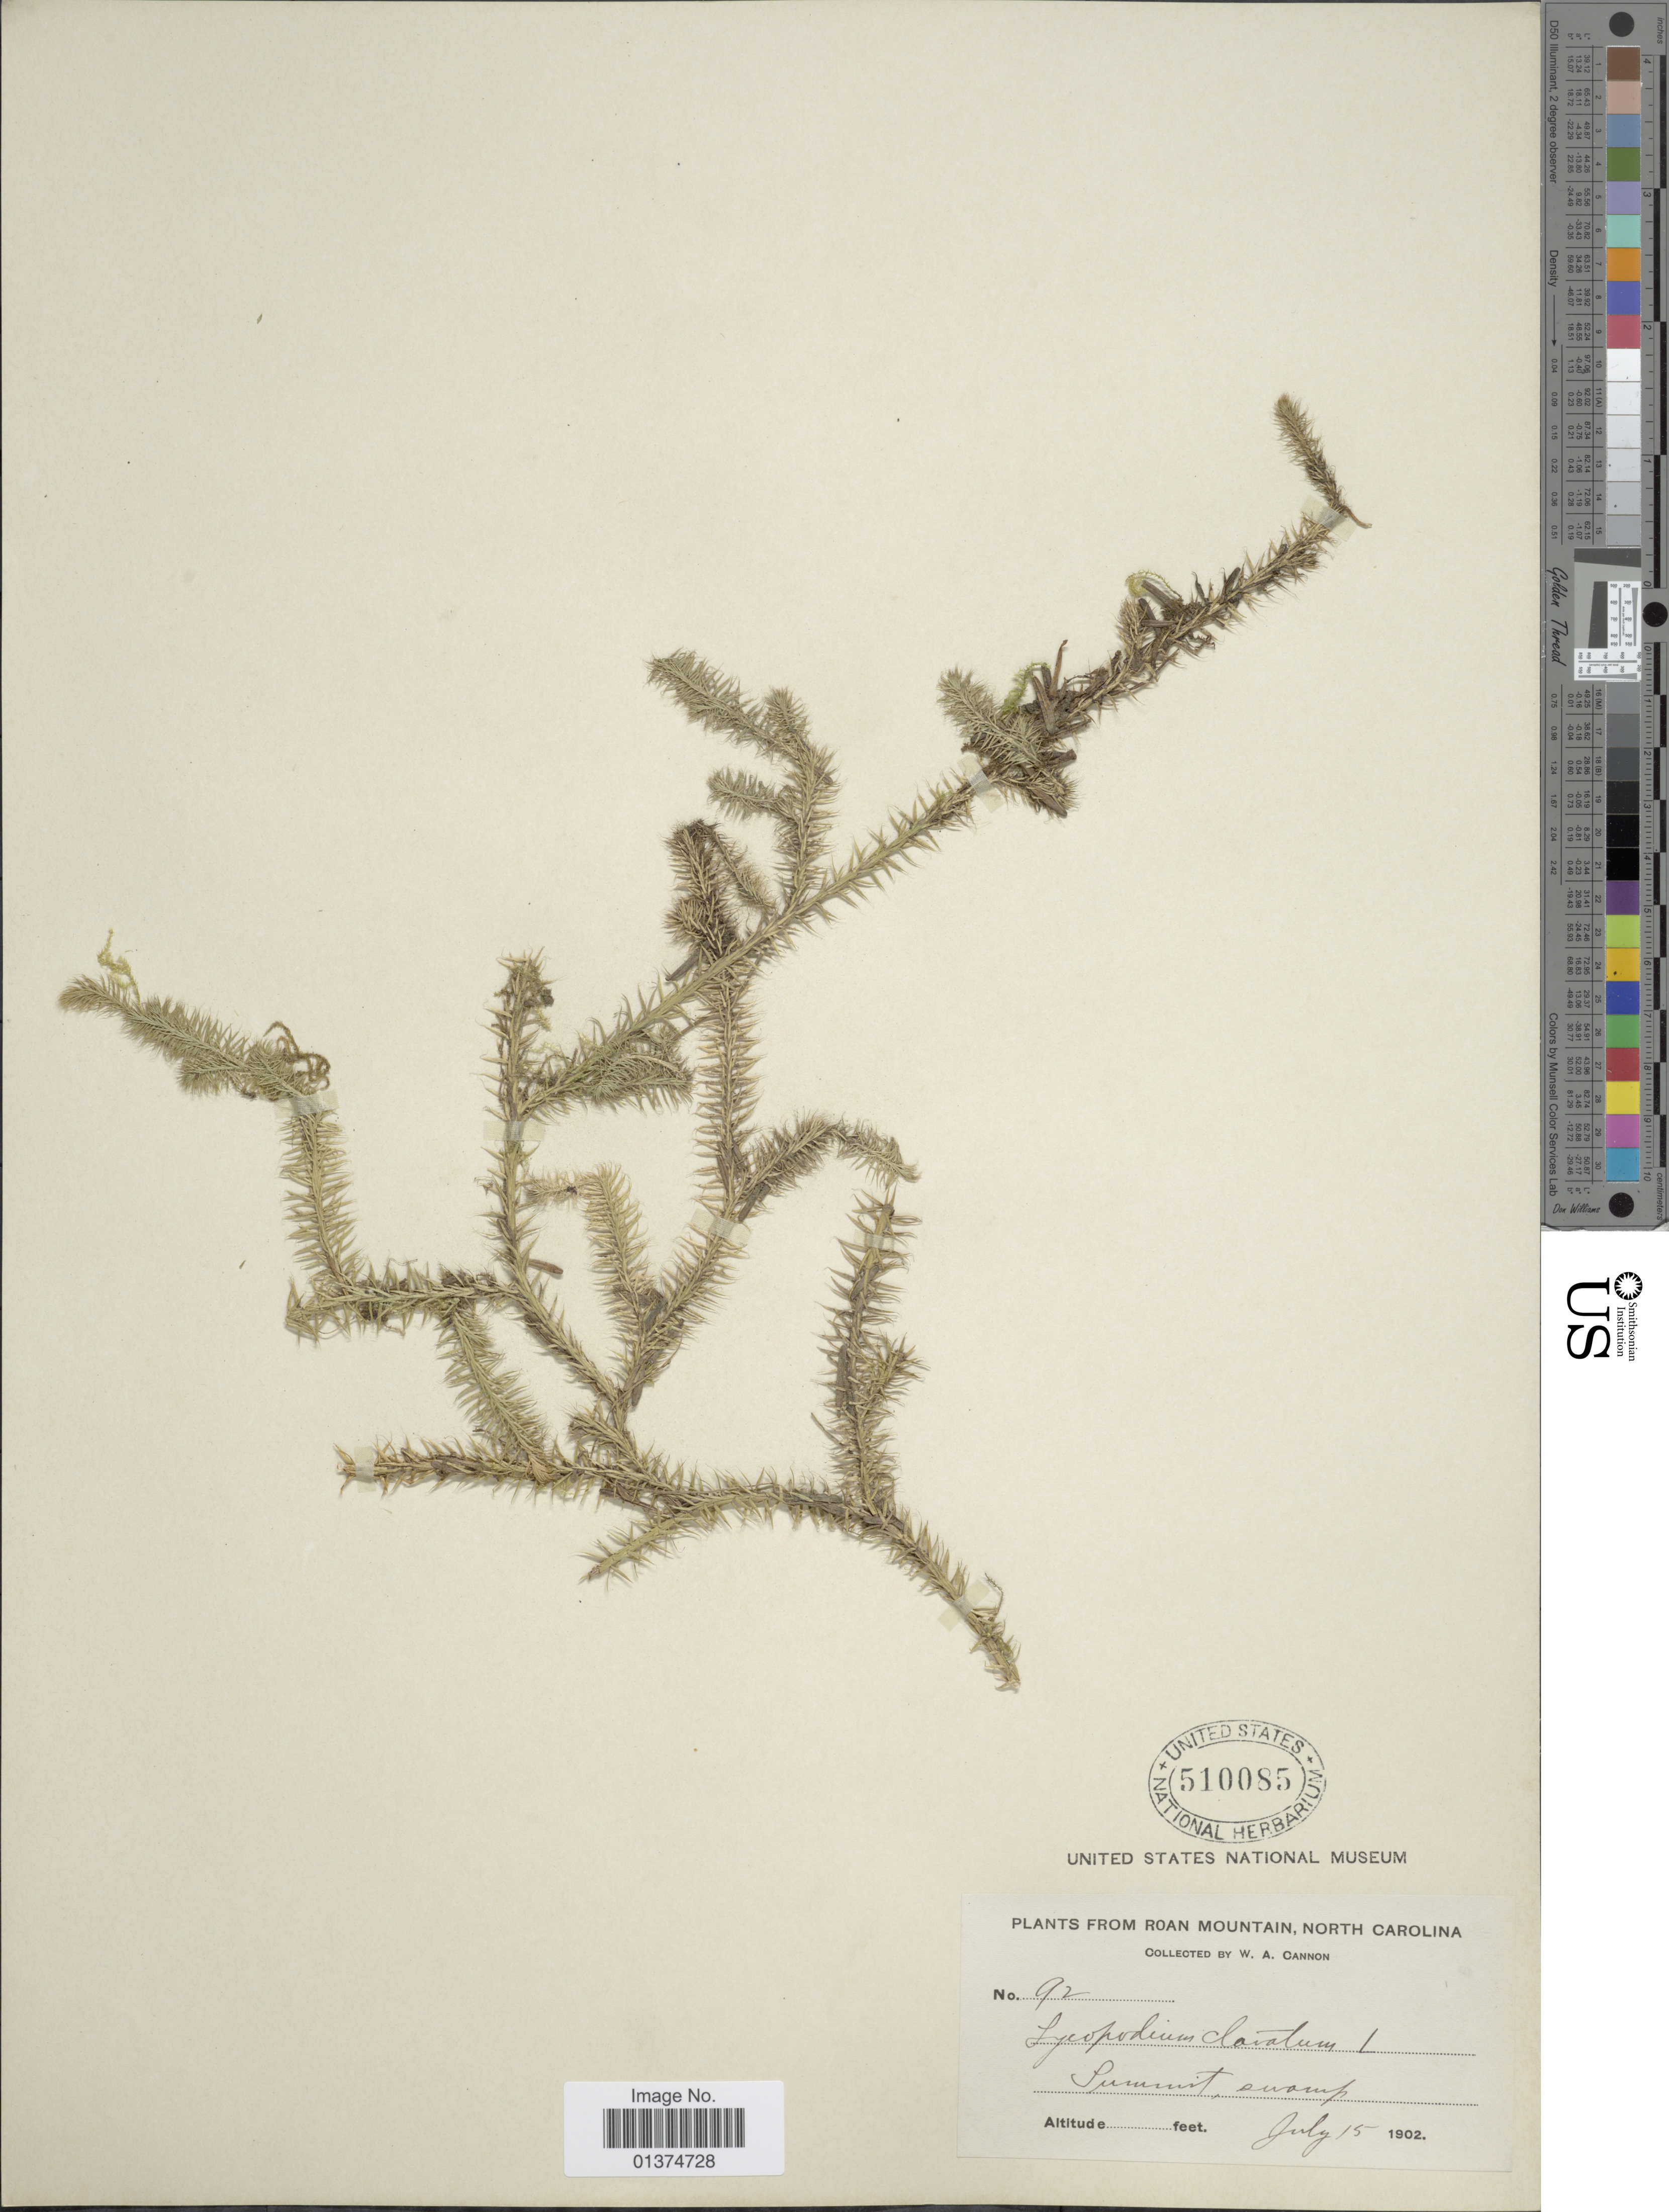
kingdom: Plantae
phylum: Tracheophyta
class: Lycopodiopsida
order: Lycopodiales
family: Lycopodiaceae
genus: Lycopodium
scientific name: Lycopodium clavatum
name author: L.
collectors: W. Cannon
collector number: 92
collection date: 1902-07-15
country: United States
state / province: North Carolina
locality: Roan Mountain, Summit, swamp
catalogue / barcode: US 510085